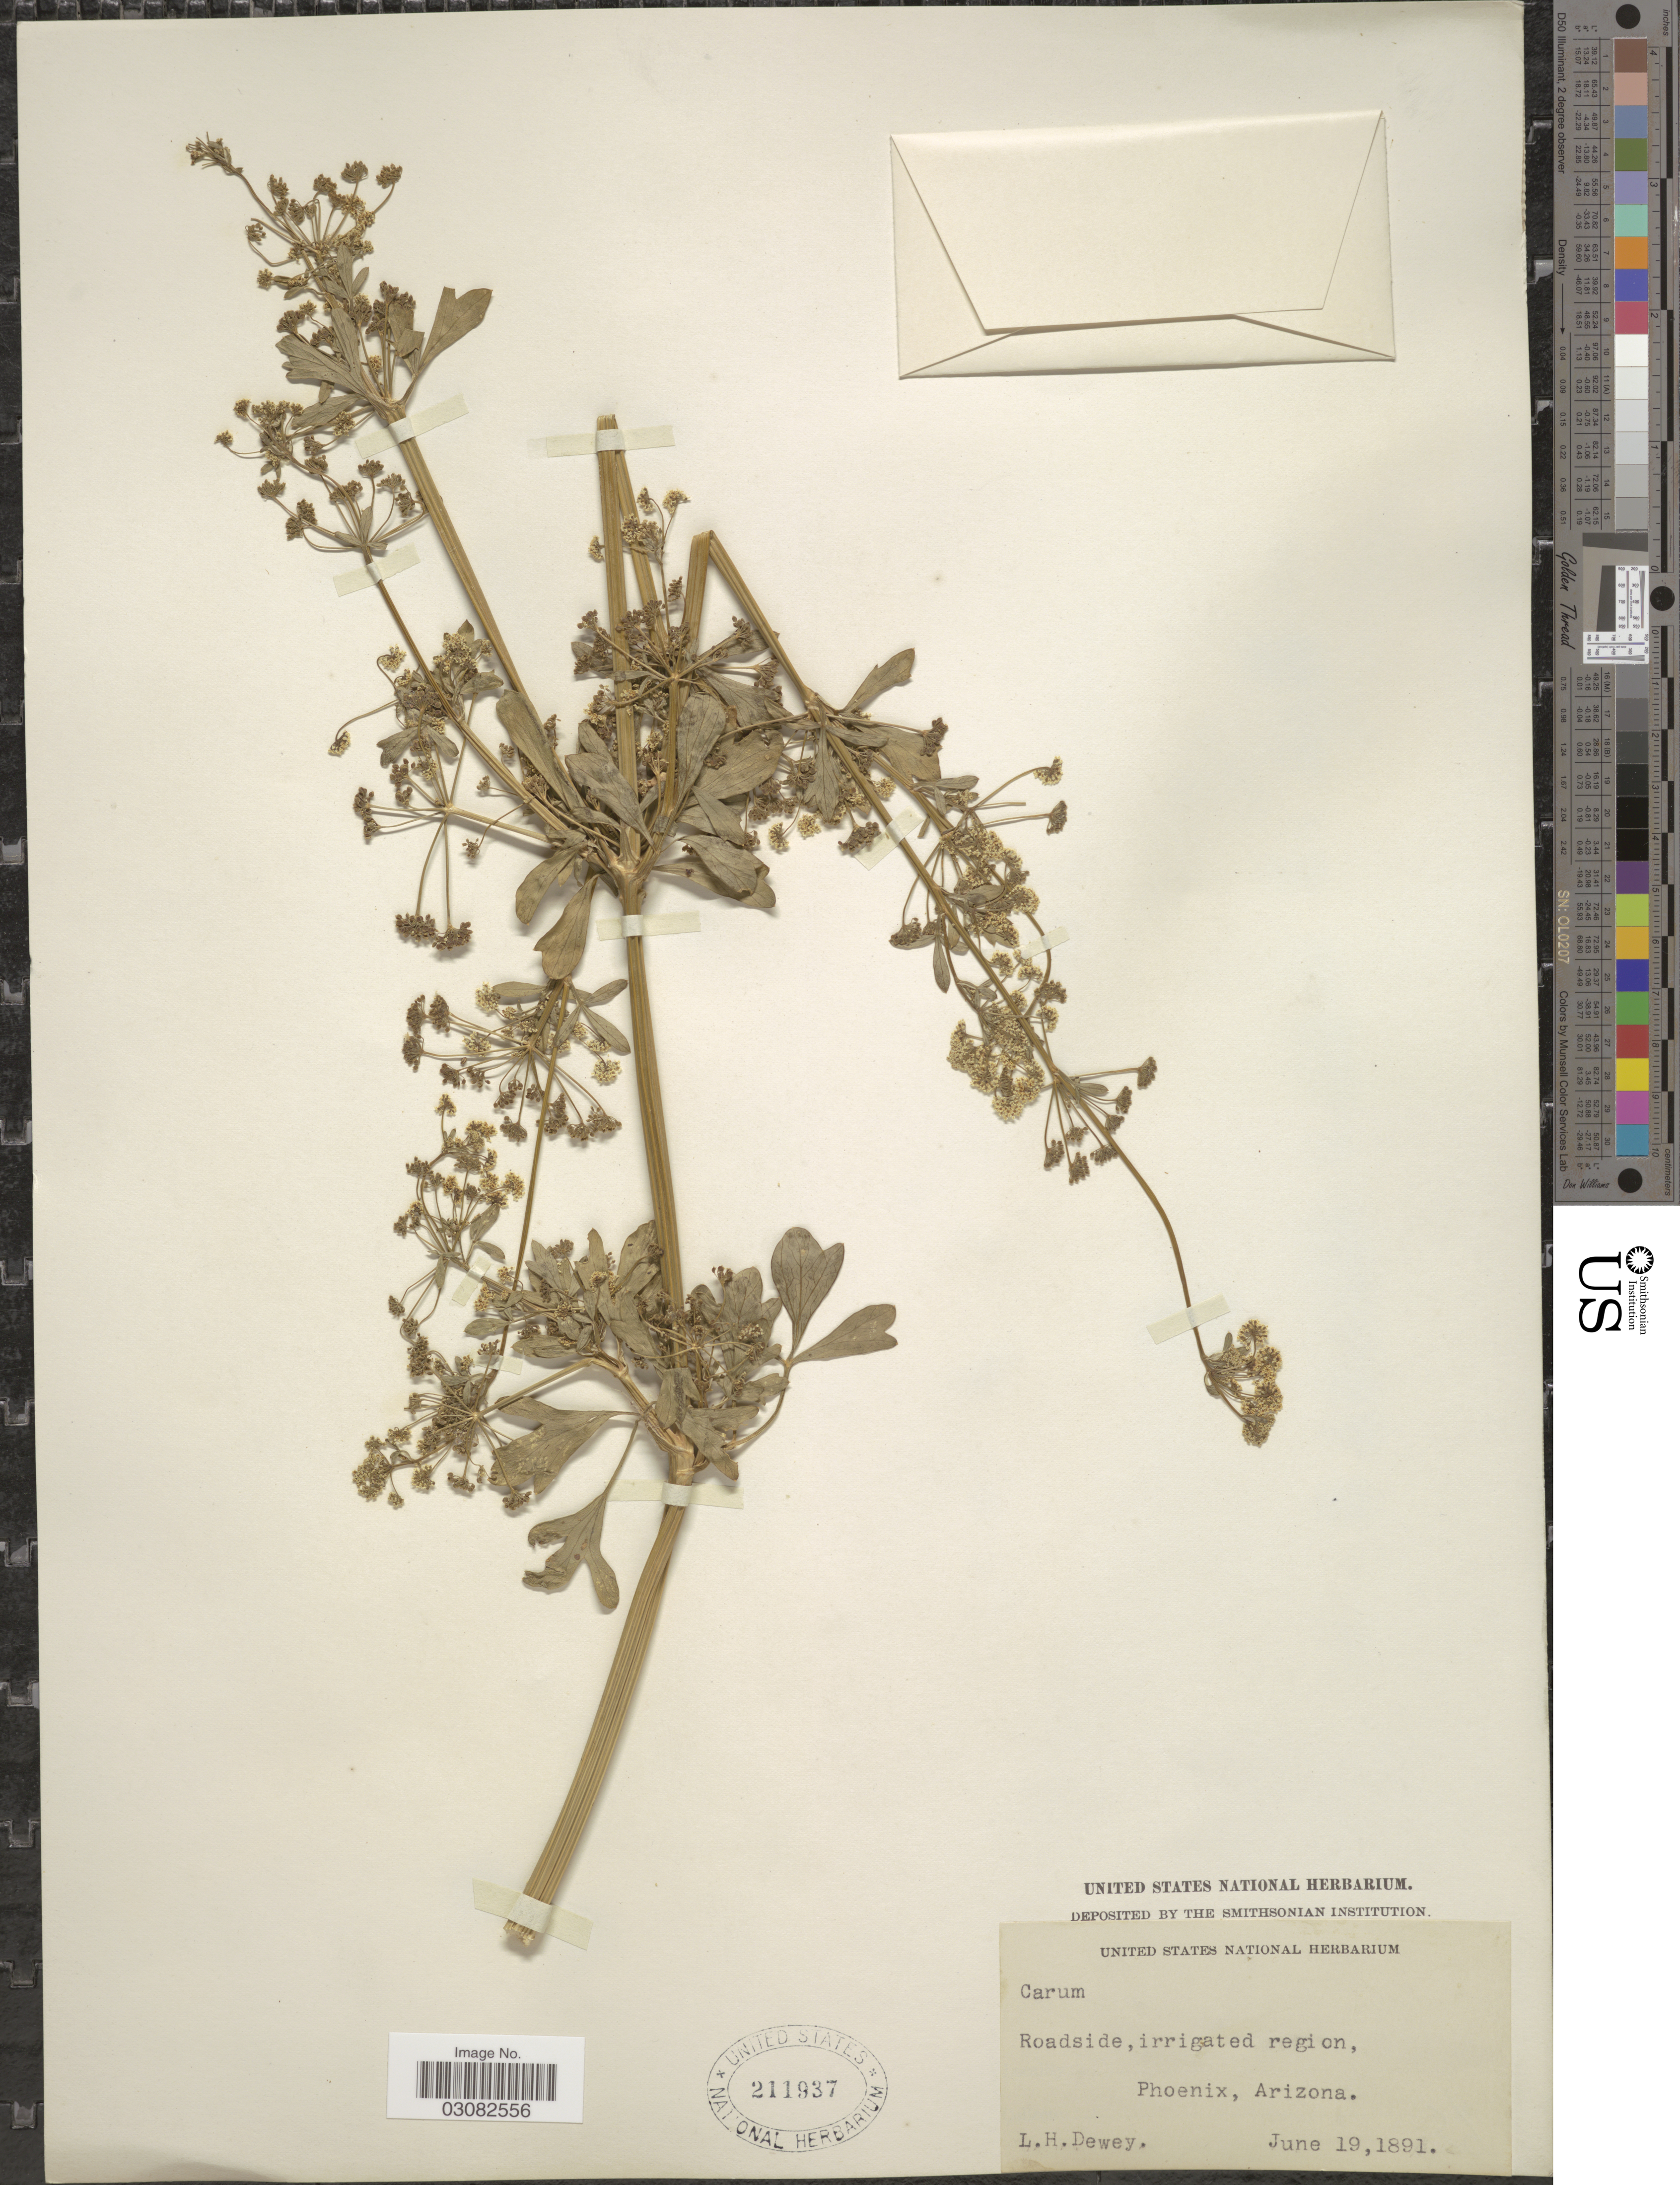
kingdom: Plantae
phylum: Tracheophyta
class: Magnoliopsida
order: Apiales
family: Apiaceae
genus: Apium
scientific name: Apium graveolens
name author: L.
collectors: L. H. Dewey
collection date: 1891-06-19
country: United States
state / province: Arizona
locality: Roadside, irrigated region, Phoenix.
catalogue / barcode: US 211937